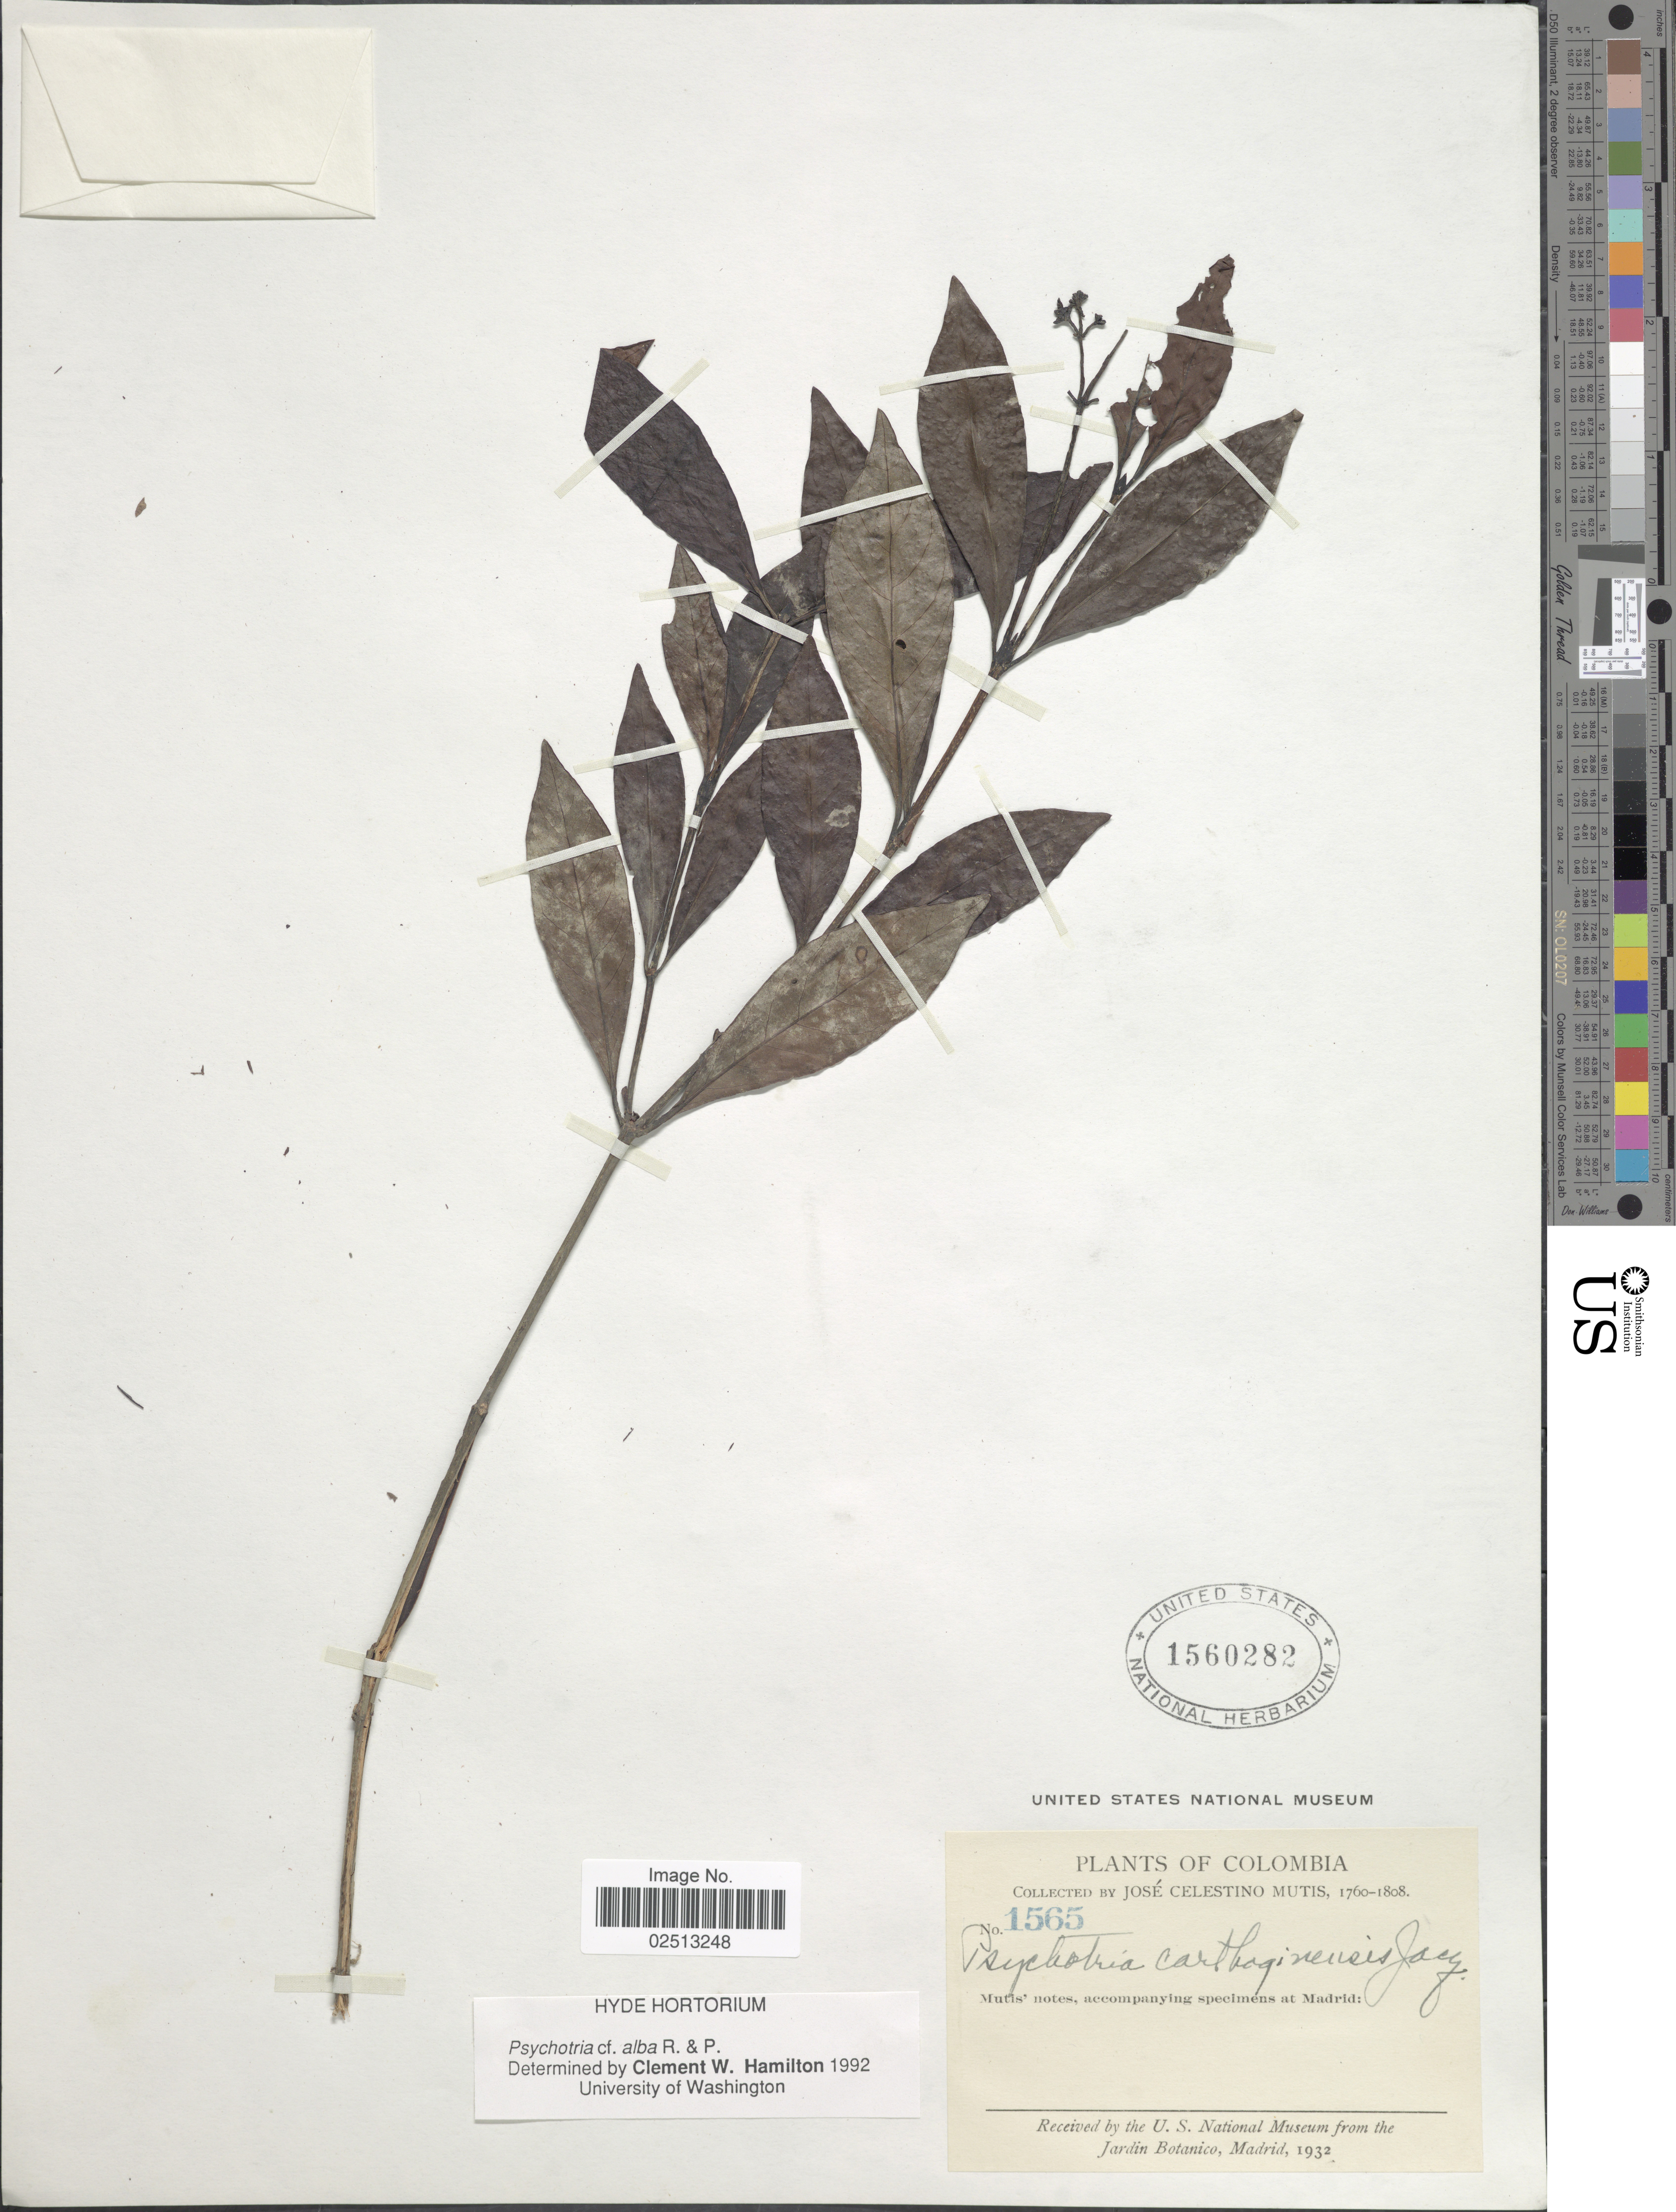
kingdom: Plantae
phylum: Tracheophyta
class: Magnoliopsida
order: Gentianales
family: Rubiaceae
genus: Psychotria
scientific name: Psychotria alba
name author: Ruiz & Pav.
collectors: J. C. B. Mutis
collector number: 1565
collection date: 1760/1808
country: Colombia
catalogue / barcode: US 1560282